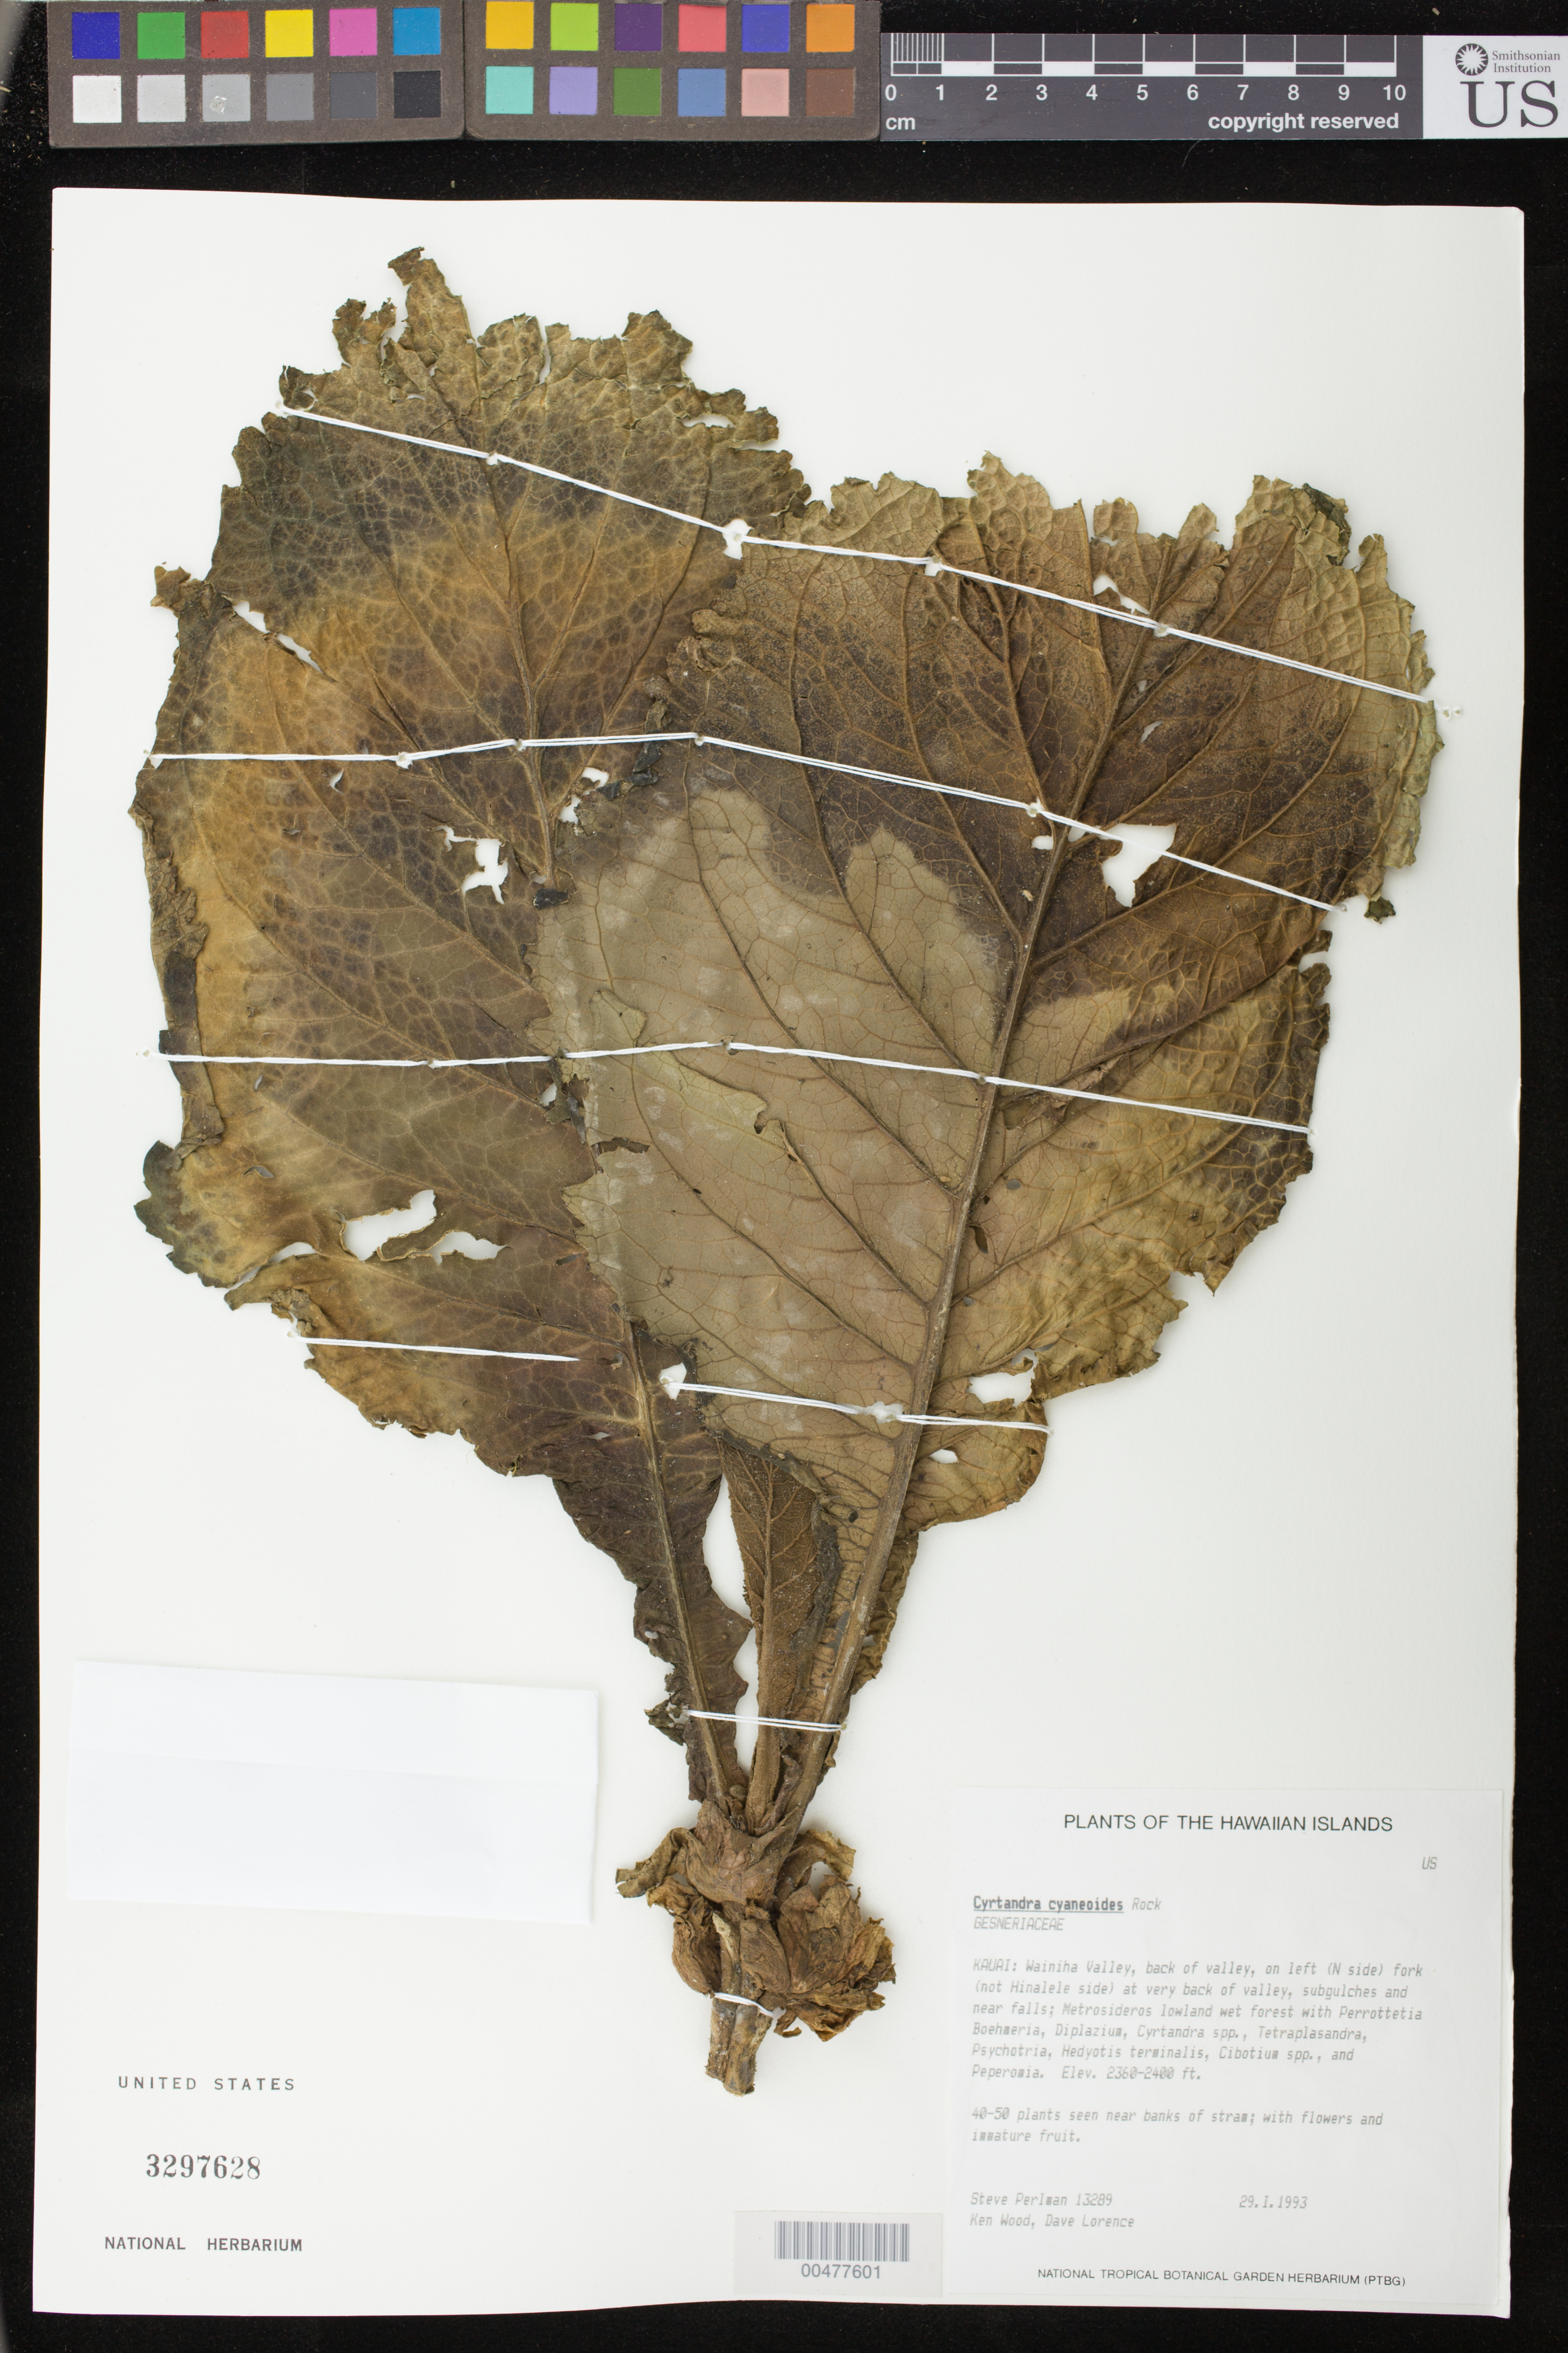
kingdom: Plantae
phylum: Tracheophyta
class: Magnoliopsida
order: Lamiales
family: Gesneriaceae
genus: Cyrtandra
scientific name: Cyrtandra cyaneoides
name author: Rock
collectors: S. P. Perlman, K. Wood & D. Lorence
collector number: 13289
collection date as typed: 29 Jan 1993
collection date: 1993-01-29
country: United States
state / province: Hawaii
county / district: Kauai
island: Kaua'i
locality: Wainiha Valley, back of valley, on left (N side ) fork, (not Hinalele side) at very back of valley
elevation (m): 719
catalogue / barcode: US 3297628